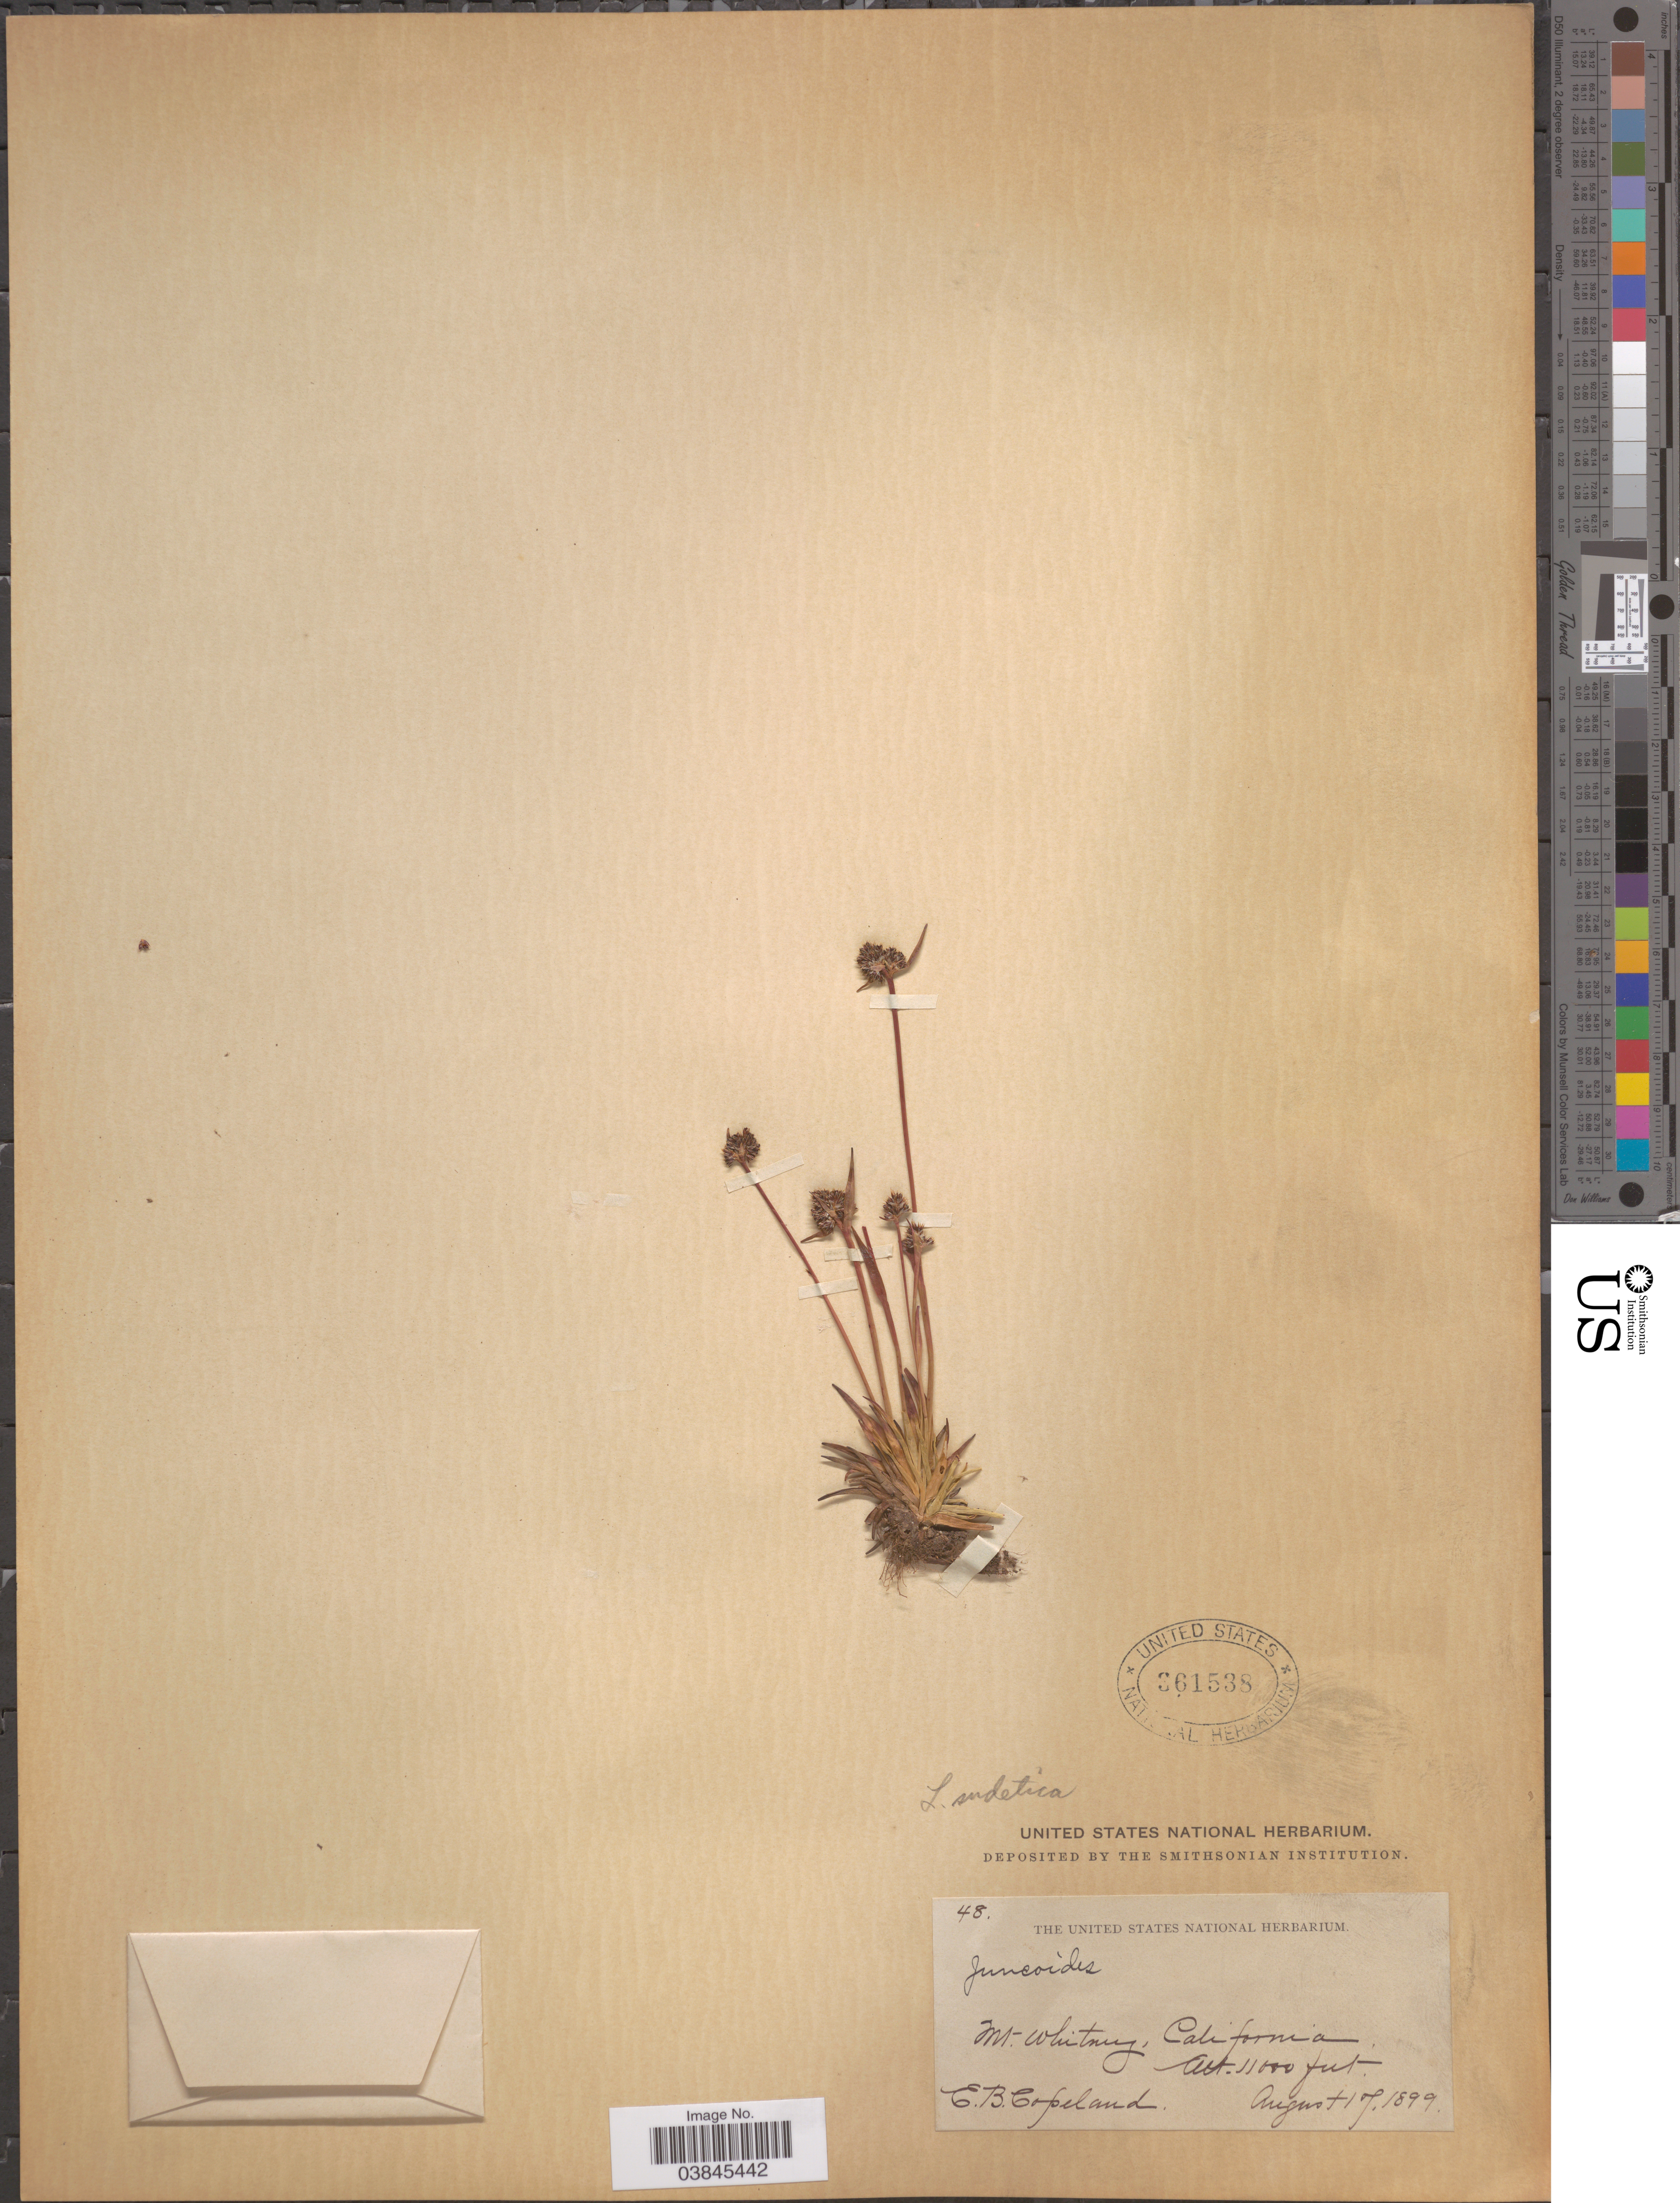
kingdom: Plantae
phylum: Tracheophyta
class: Liliopsida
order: Poales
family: Juncaceae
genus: Luzula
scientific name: Luzula campestris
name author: (L.) DC.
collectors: E. B. Copeland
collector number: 48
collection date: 1899-08-17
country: United States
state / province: California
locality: Mt. Whitney.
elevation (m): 3353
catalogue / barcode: US 361538